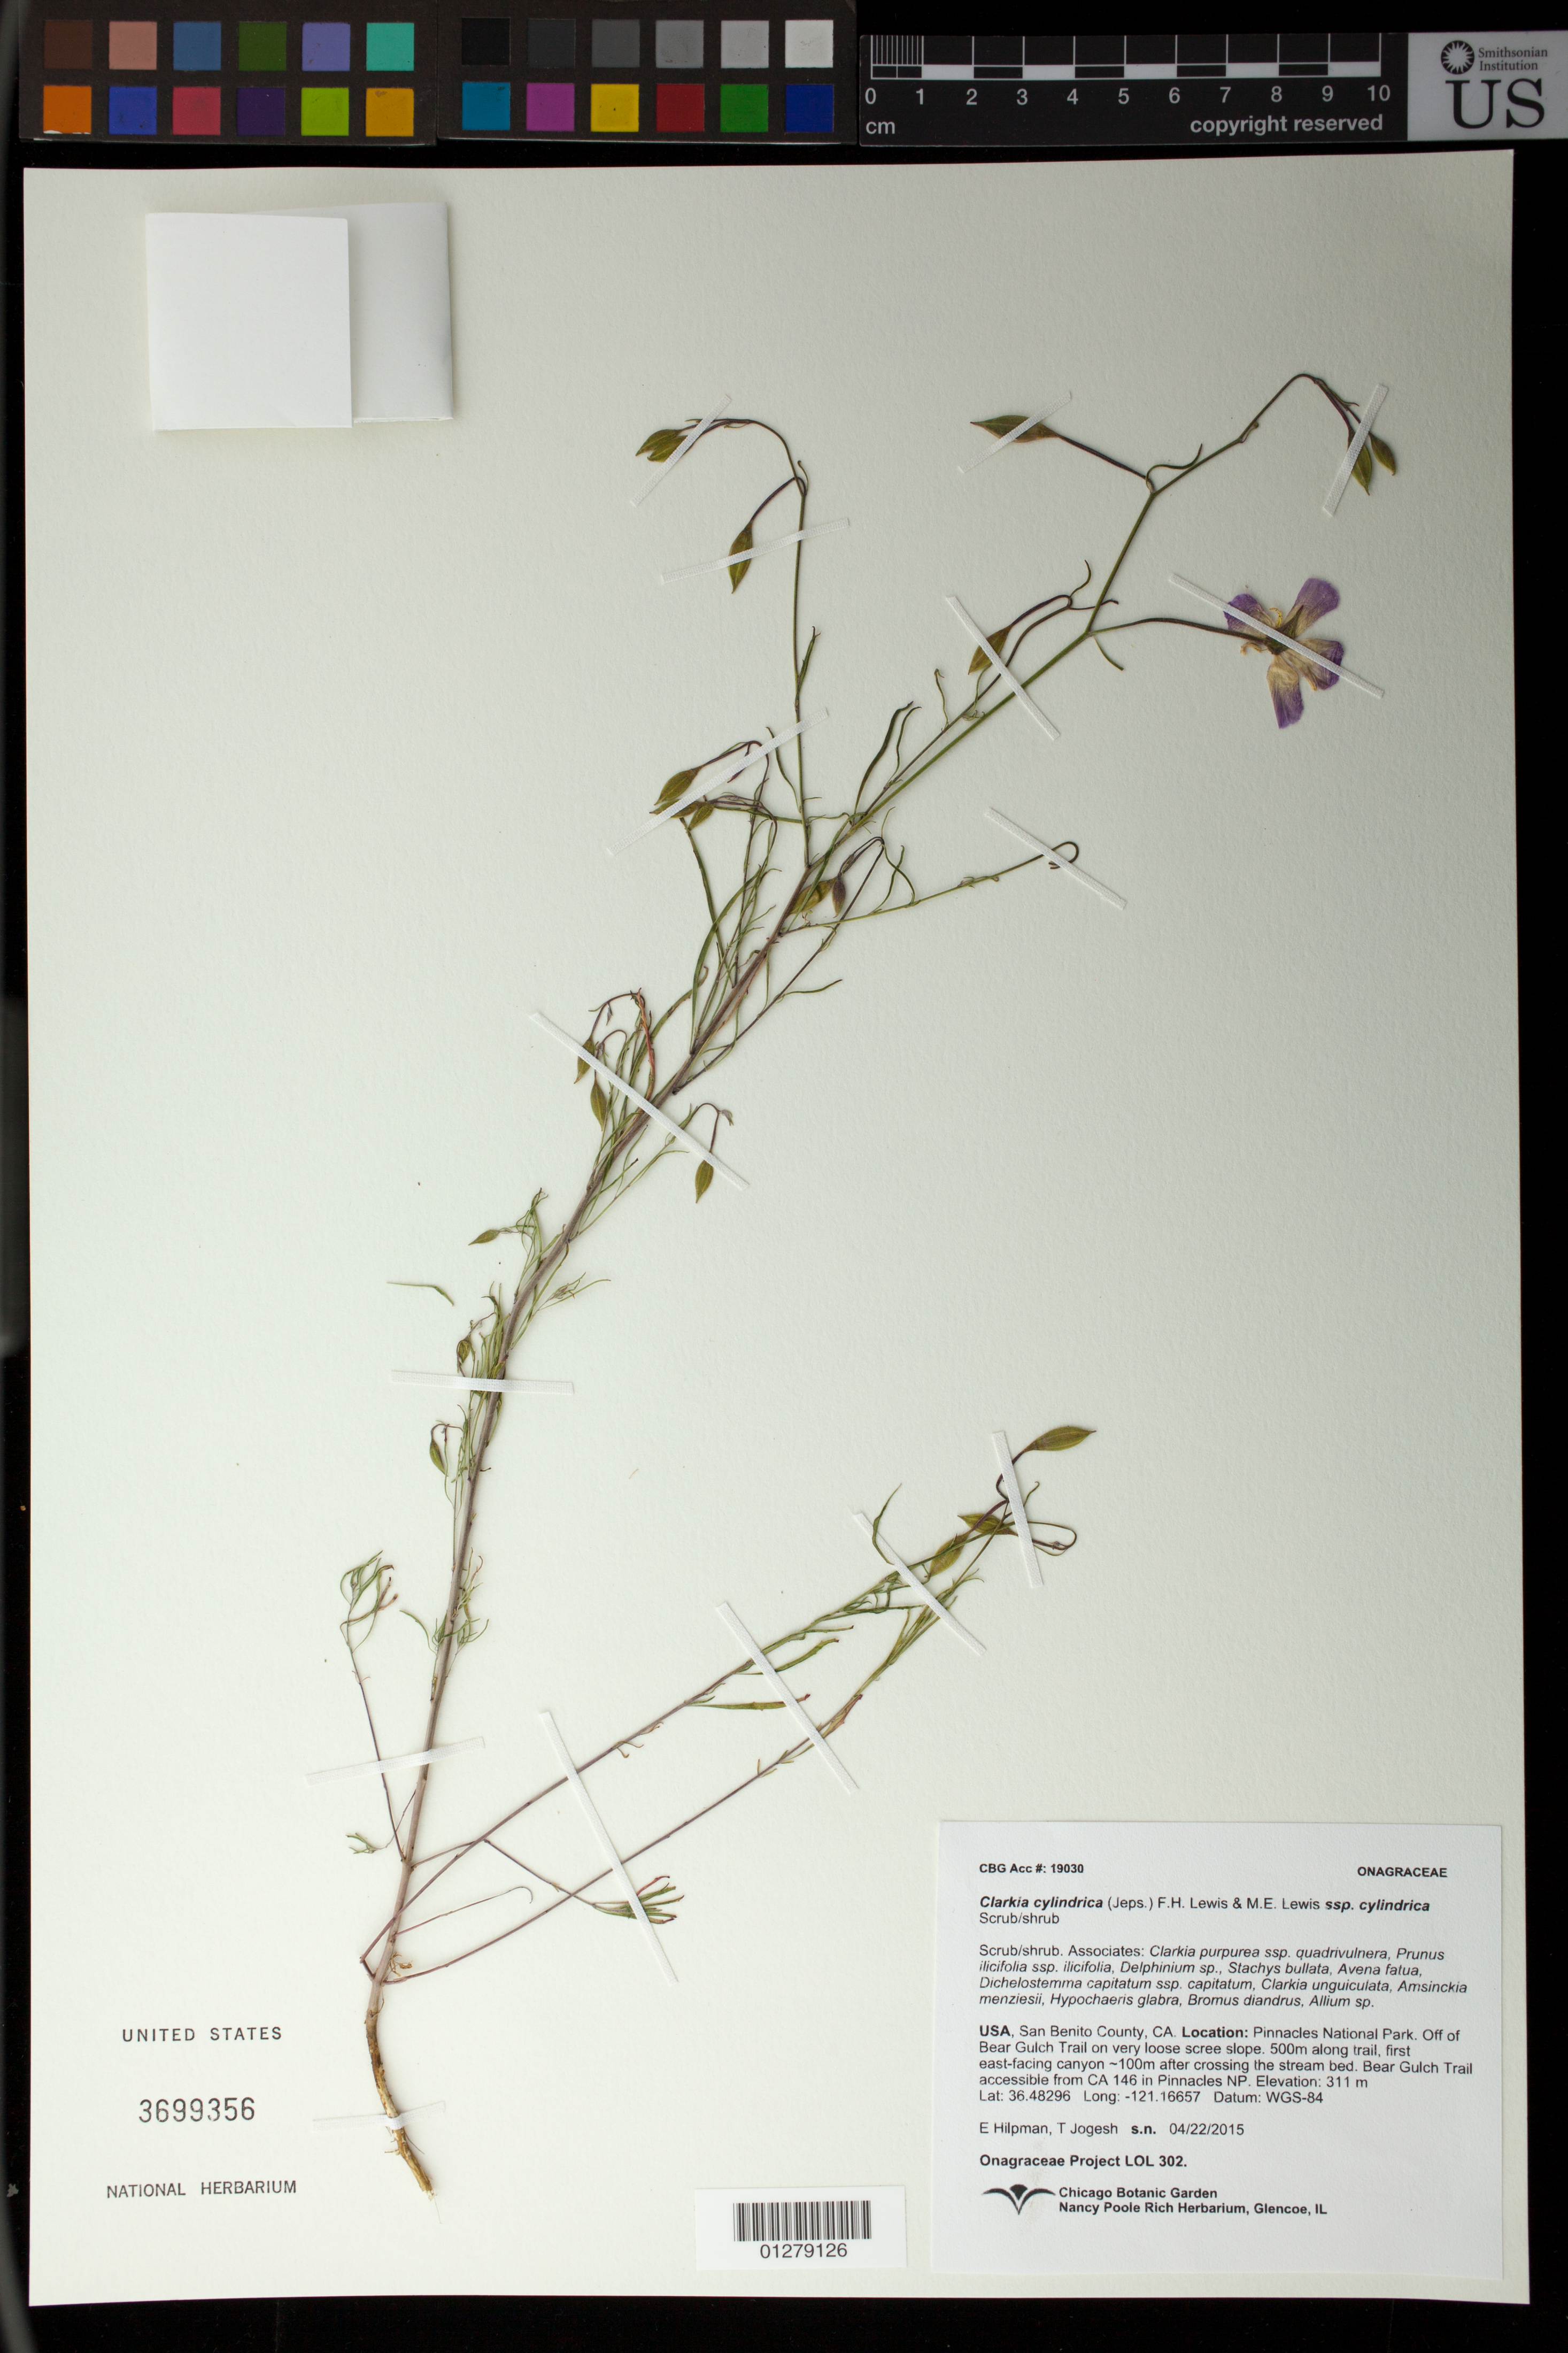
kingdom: Plantae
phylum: Tracheophyta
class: Magnoliopsida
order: Myrtales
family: Onagraceae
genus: Clarkia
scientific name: Clarkia cylindrica subsp. cylindrica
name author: (Jeps.) F. H. Lewis & M.R. Lewis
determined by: Wagner, W. L., (BOT), Smithsonian Institution - National Museum of Natural History (UNITED STATES)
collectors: E. Hilpman, M. Rhodes & T. Jojesh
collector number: LOL 302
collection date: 2015-04-22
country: United States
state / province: California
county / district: San Benito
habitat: Scrub/shrub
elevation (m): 311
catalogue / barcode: US 3699356